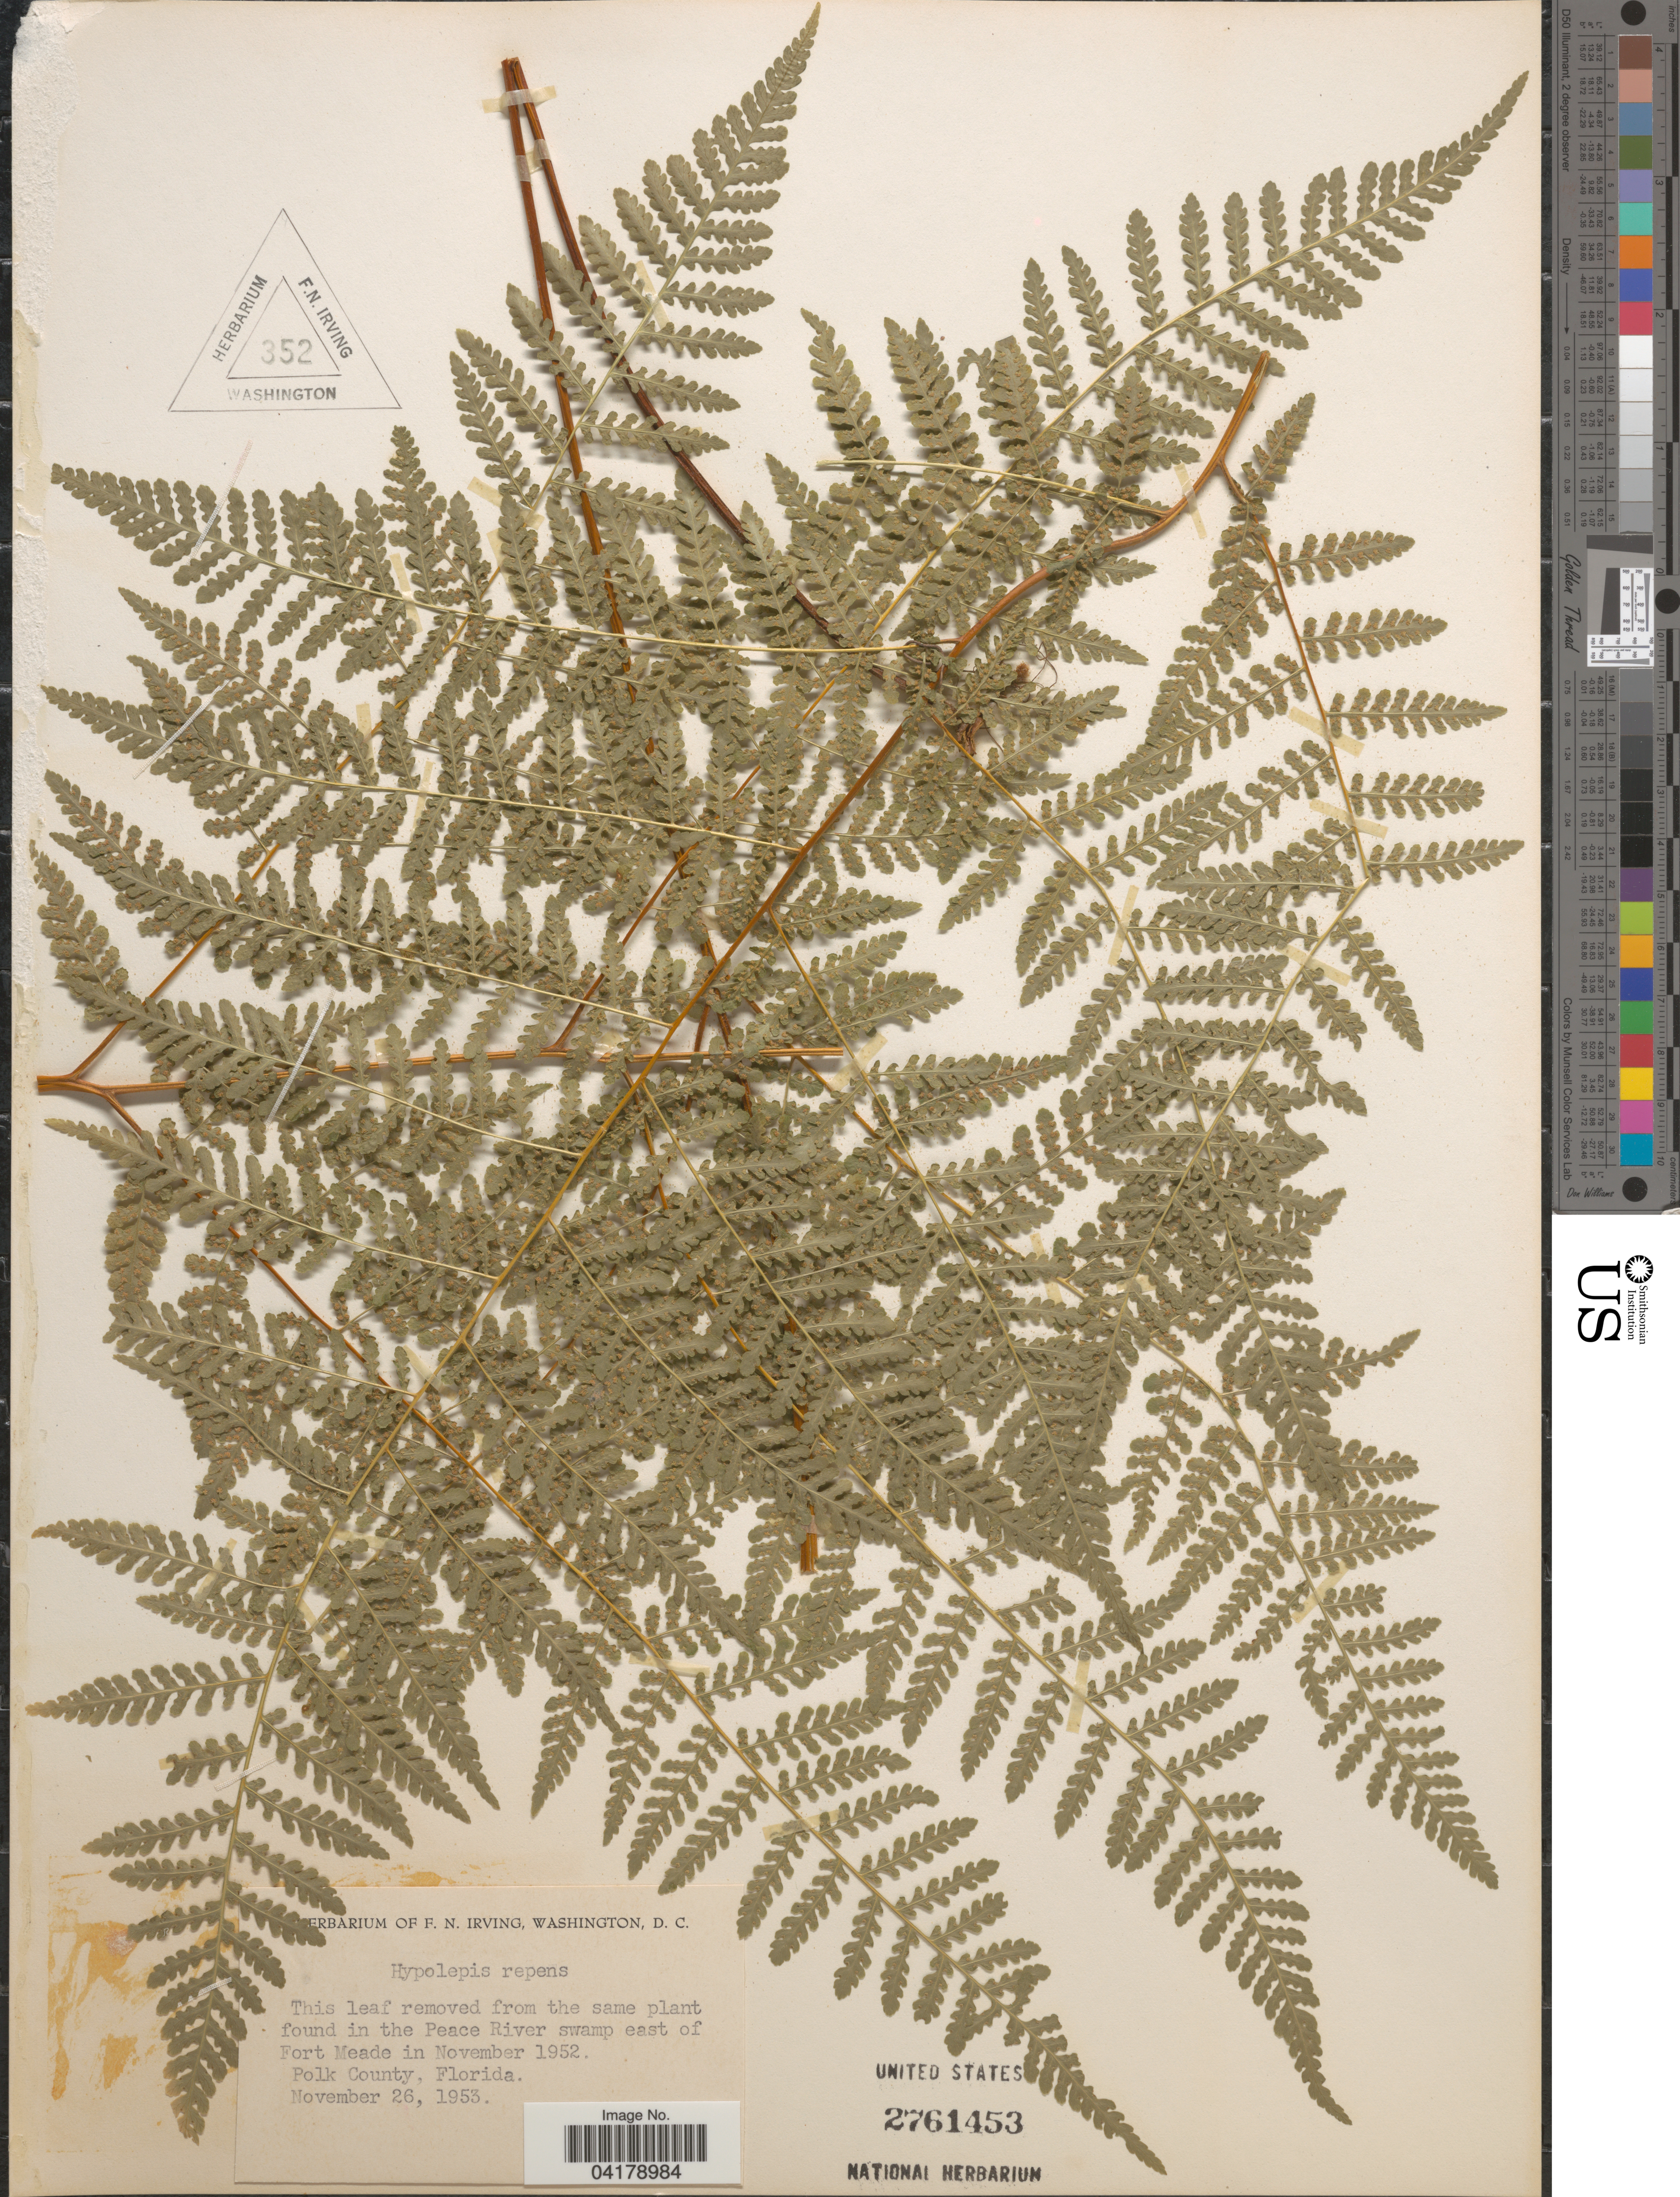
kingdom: Plantae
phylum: Tracheophyta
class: Polypodiopsida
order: Polypodiales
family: Dennstaedtiaceae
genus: Hypolepis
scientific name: Hypolepis repens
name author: (L.) C. Presl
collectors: ex herb. F.N. Irving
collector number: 352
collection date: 1953-11-26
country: United States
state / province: Florida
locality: Polk County.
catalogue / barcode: US 2761453